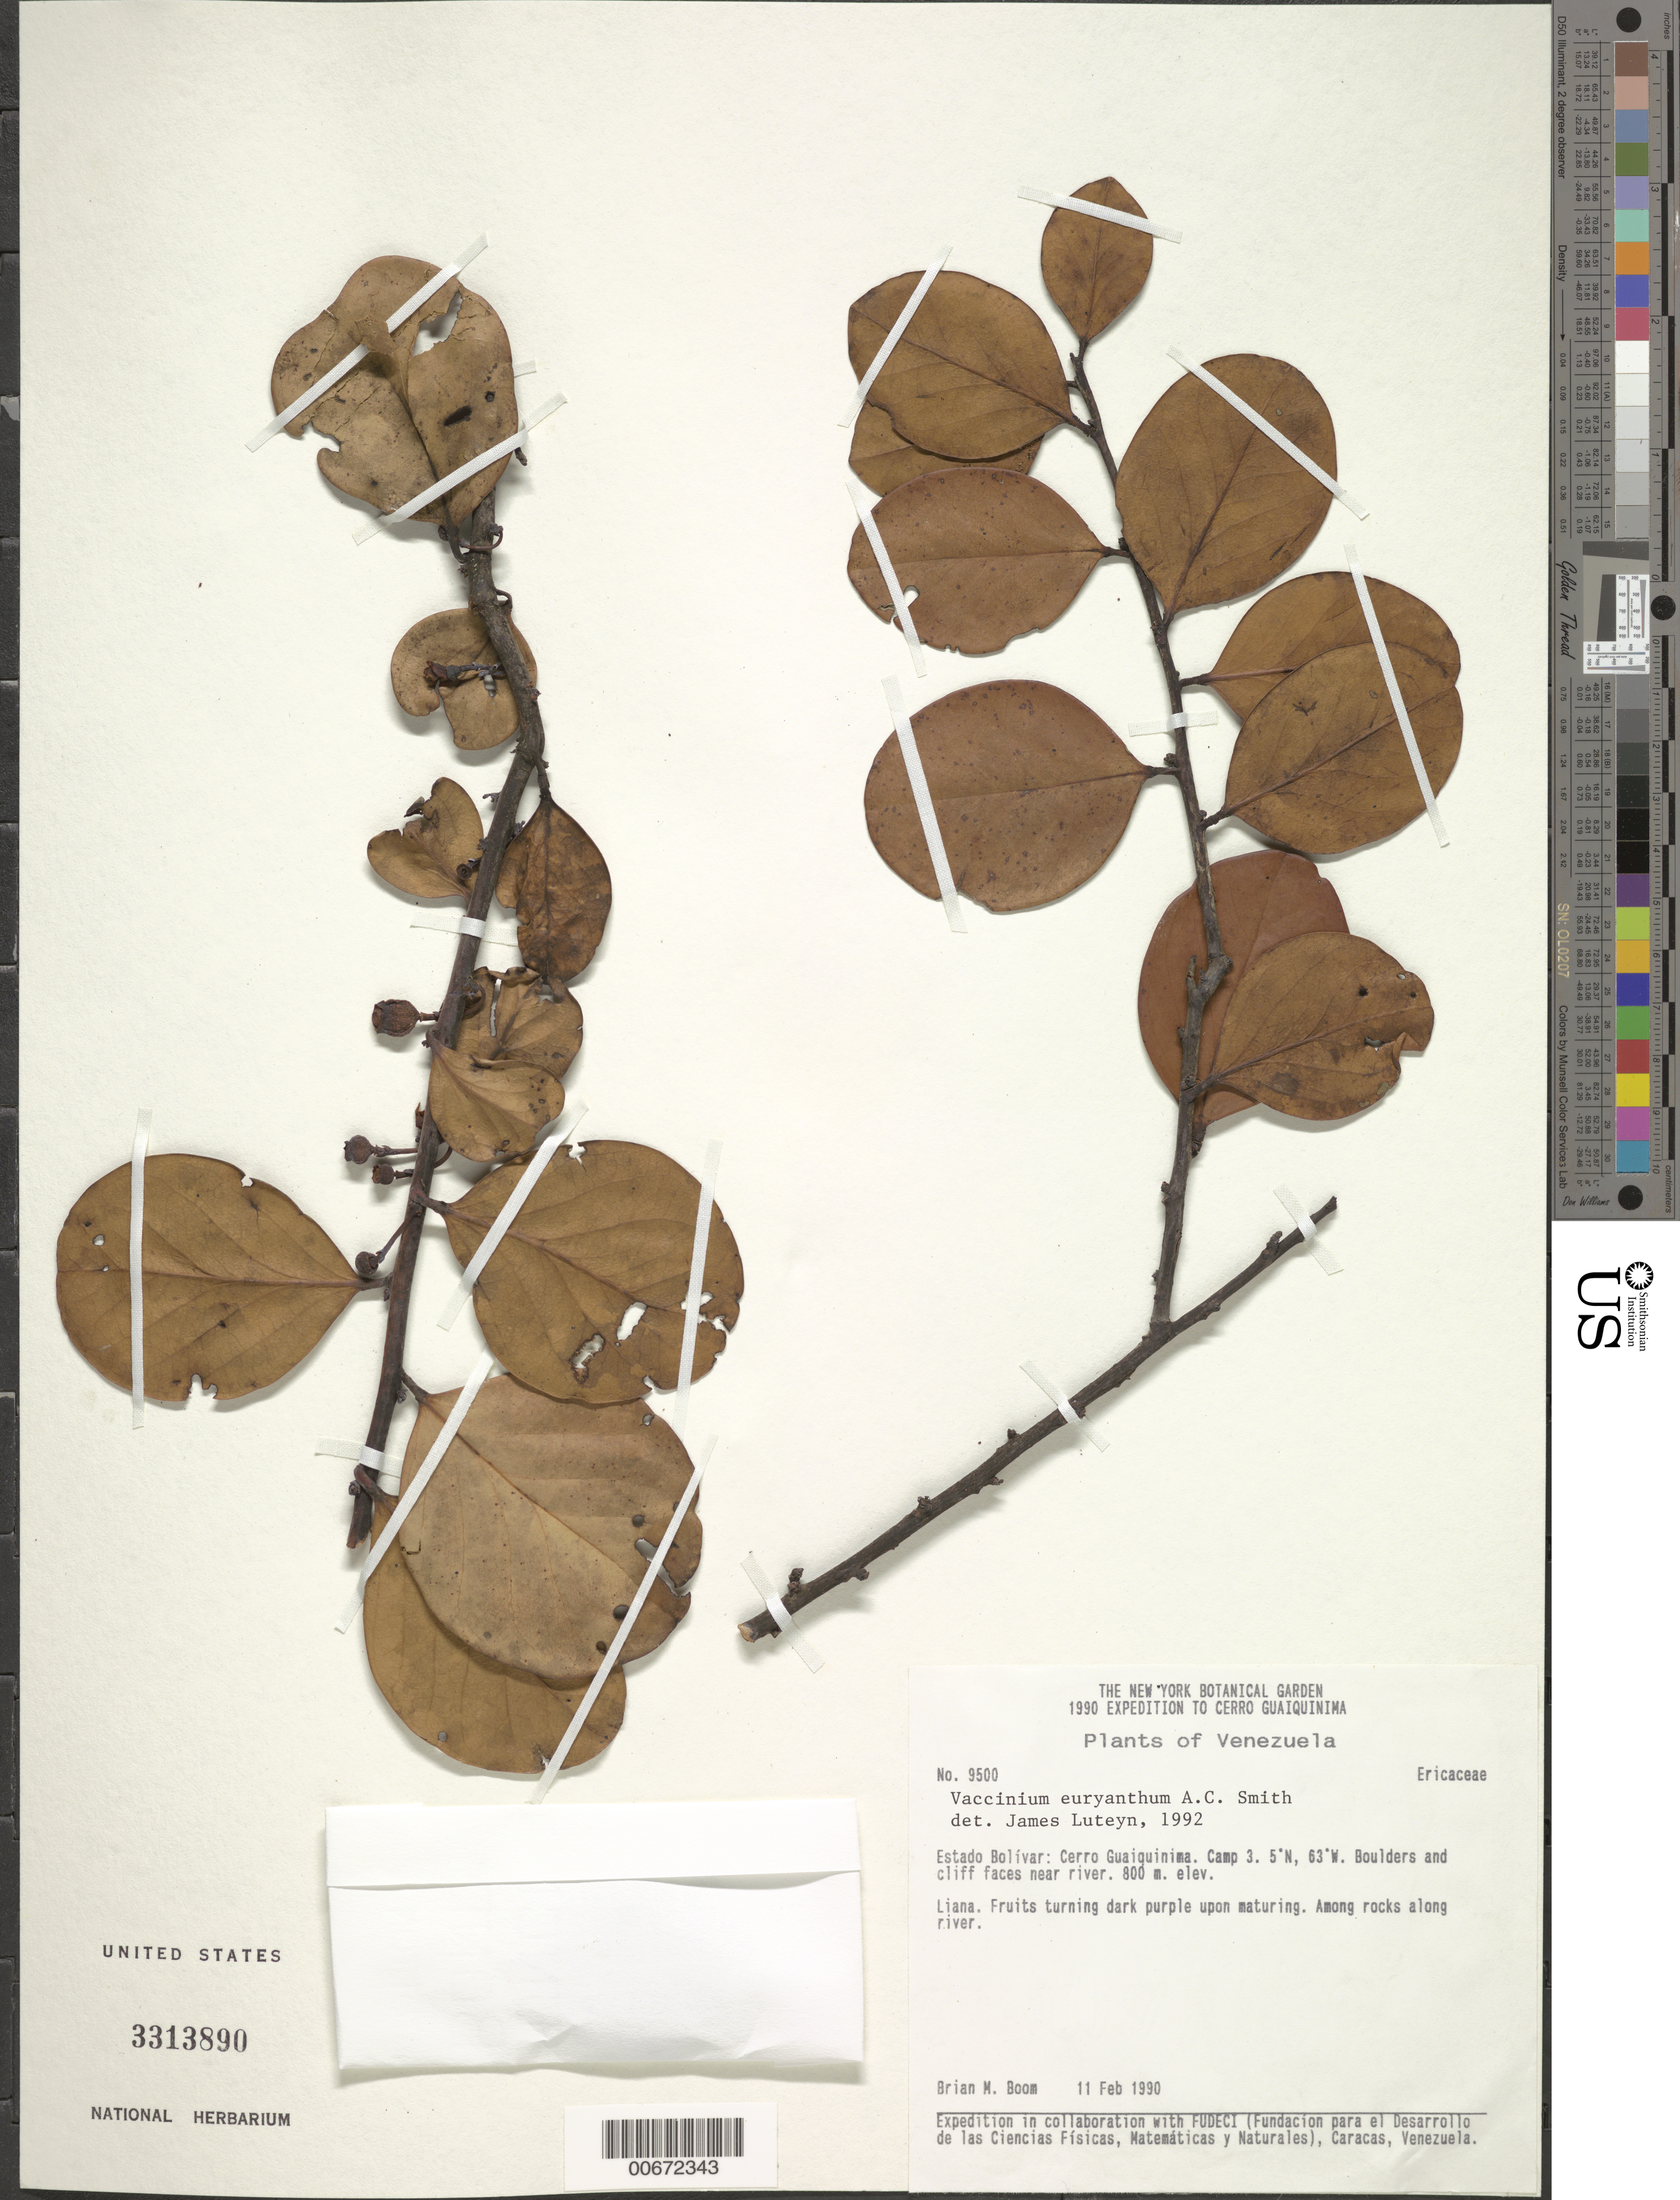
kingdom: Plantae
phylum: Tracheophyta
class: Magnoliopsida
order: Ericales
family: Ericaceae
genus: Vaccinium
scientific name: Vaccinium euryanthum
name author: A.C. Sm.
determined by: Luteyn, J. L.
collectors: B. M. Boom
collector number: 9500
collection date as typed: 11-Feb-90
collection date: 1990-02-11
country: Venezuela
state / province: Bolívar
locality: Cerro Guaiquinima, Camp 3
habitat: Boulders & cliff faces near river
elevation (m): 800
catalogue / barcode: US 3313890